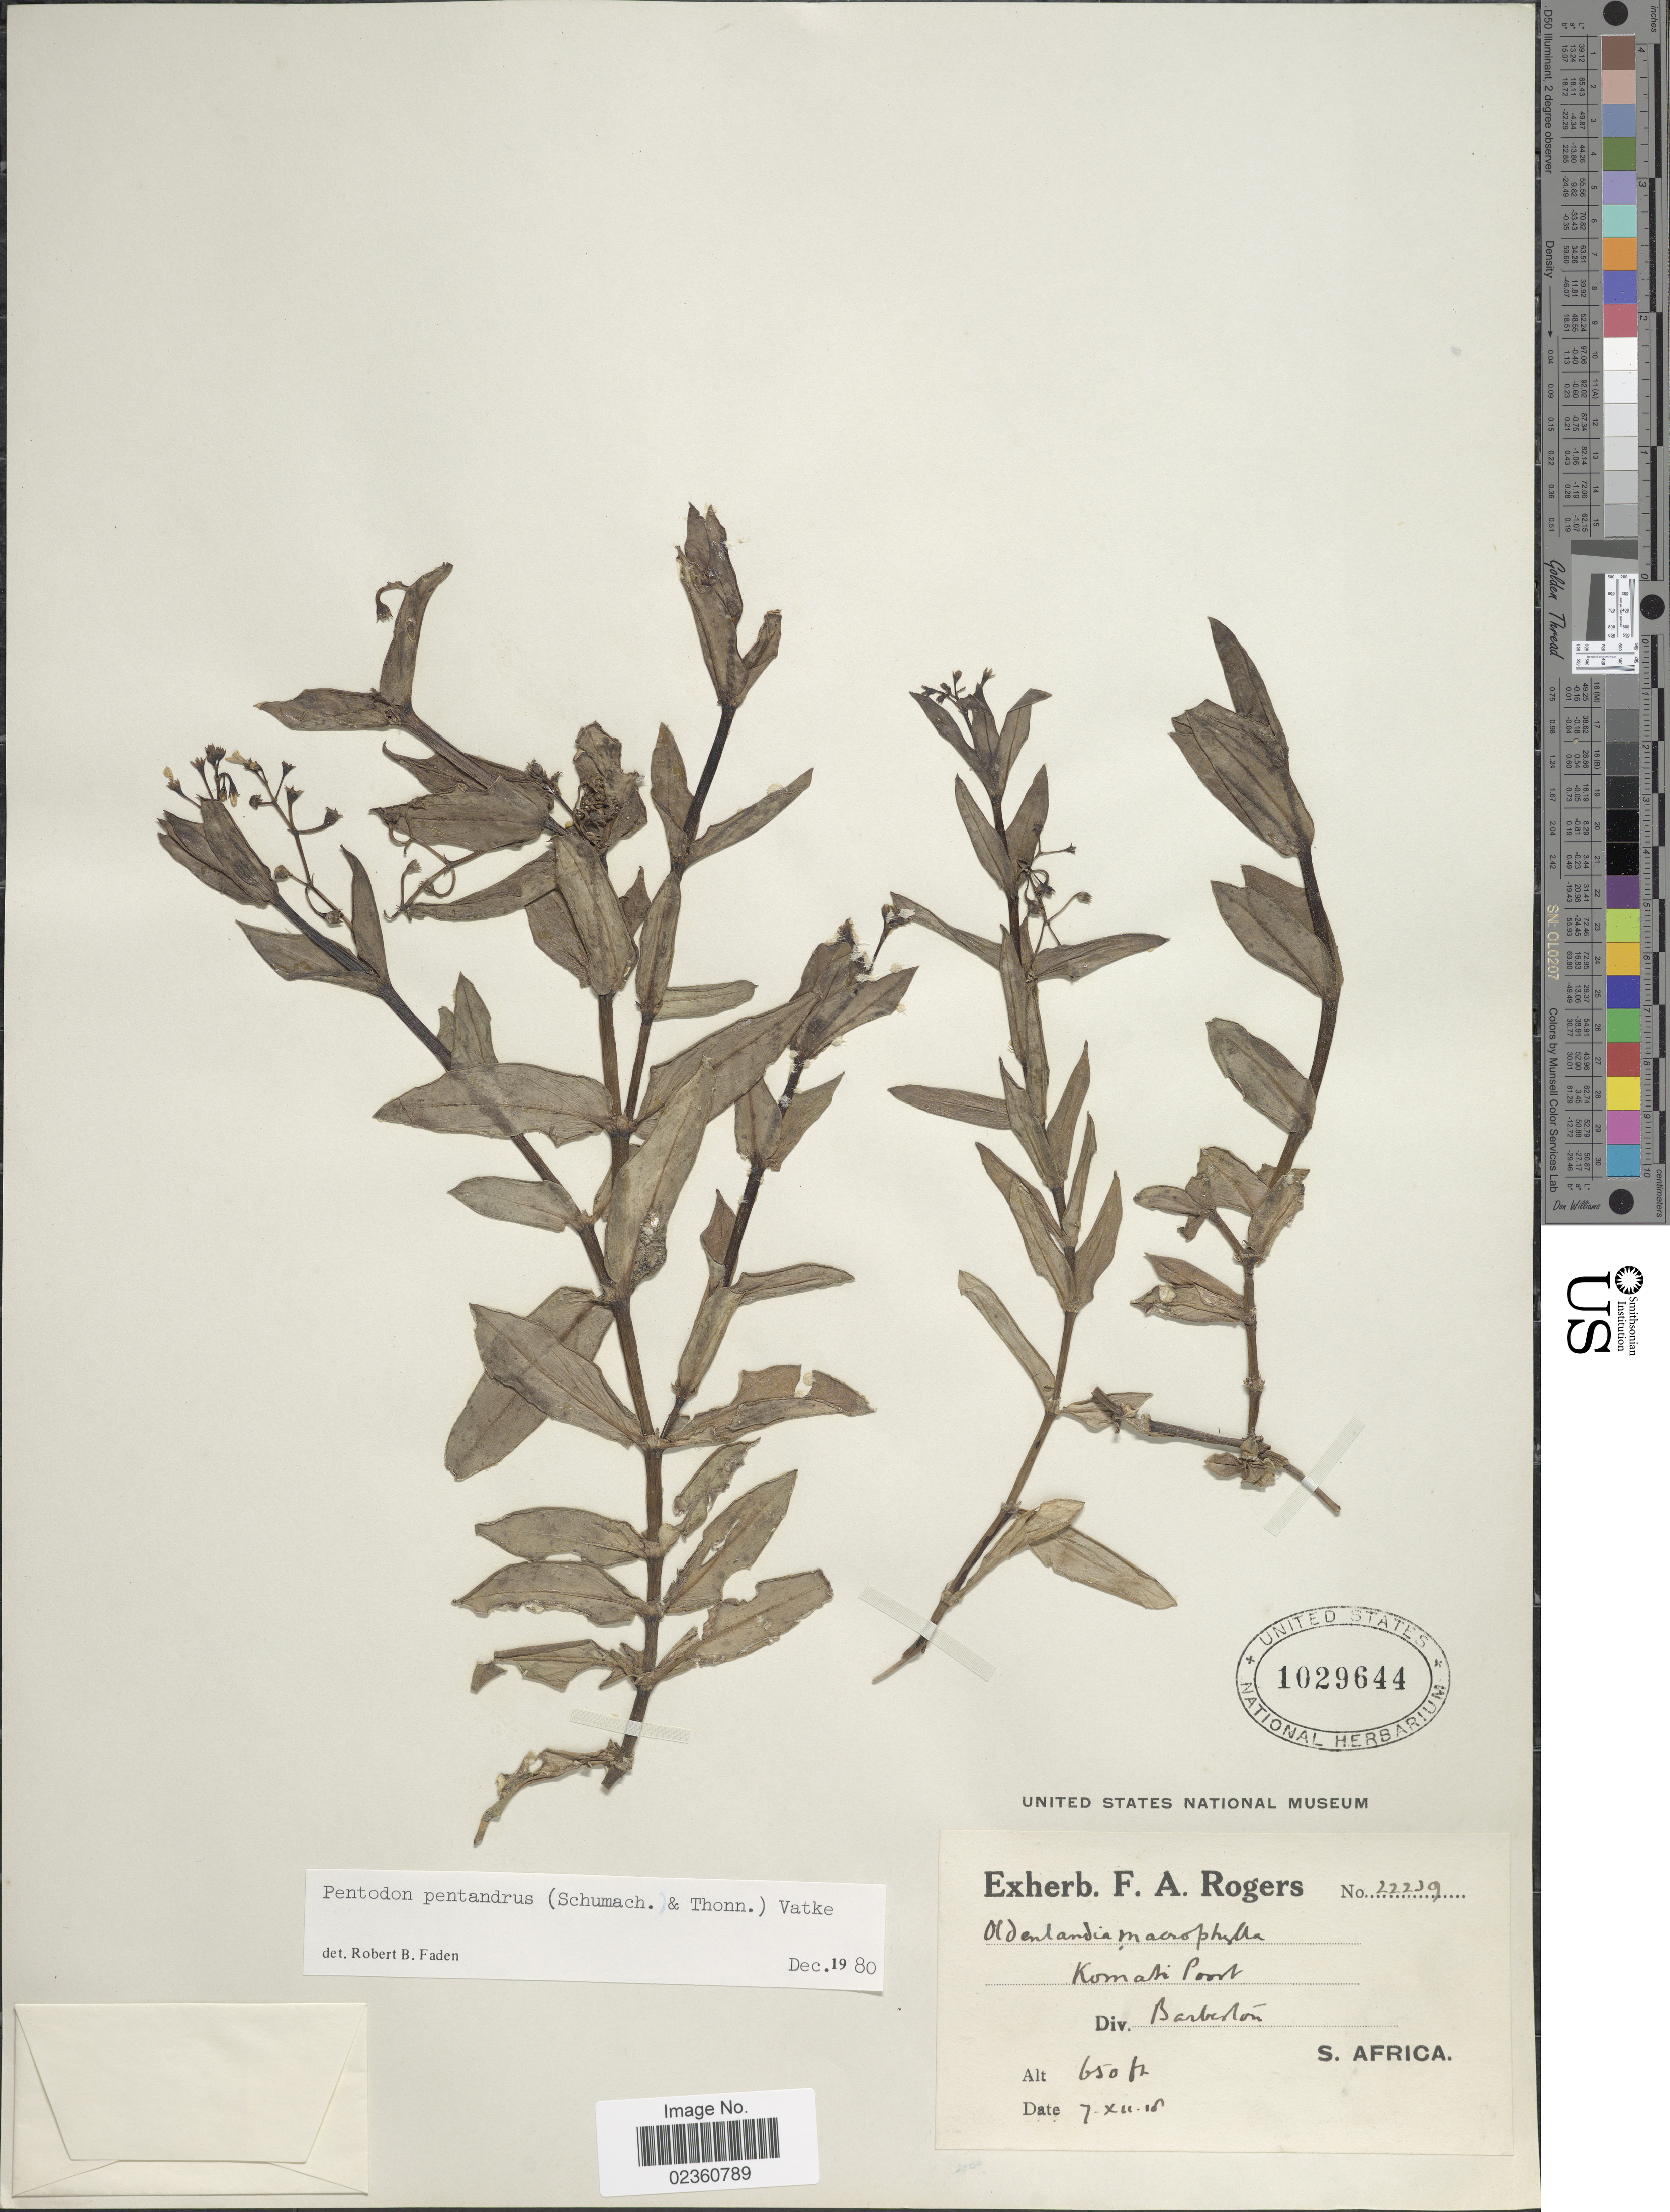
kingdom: Plantae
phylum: Tracheophyta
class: Magnoliopsida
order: Gentianales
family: Rubiaceae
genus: Pentodon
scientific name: Pentodon pentandrus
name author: (Schumach. & Thonn.) Vatke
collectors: ex herb. F. A. Rogers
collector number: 22239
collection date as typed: Transcribed d/m/y: 7/12/18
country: South Africa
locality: Komati Poort, Div. Barberton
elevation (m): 198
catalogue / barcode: US 1029644